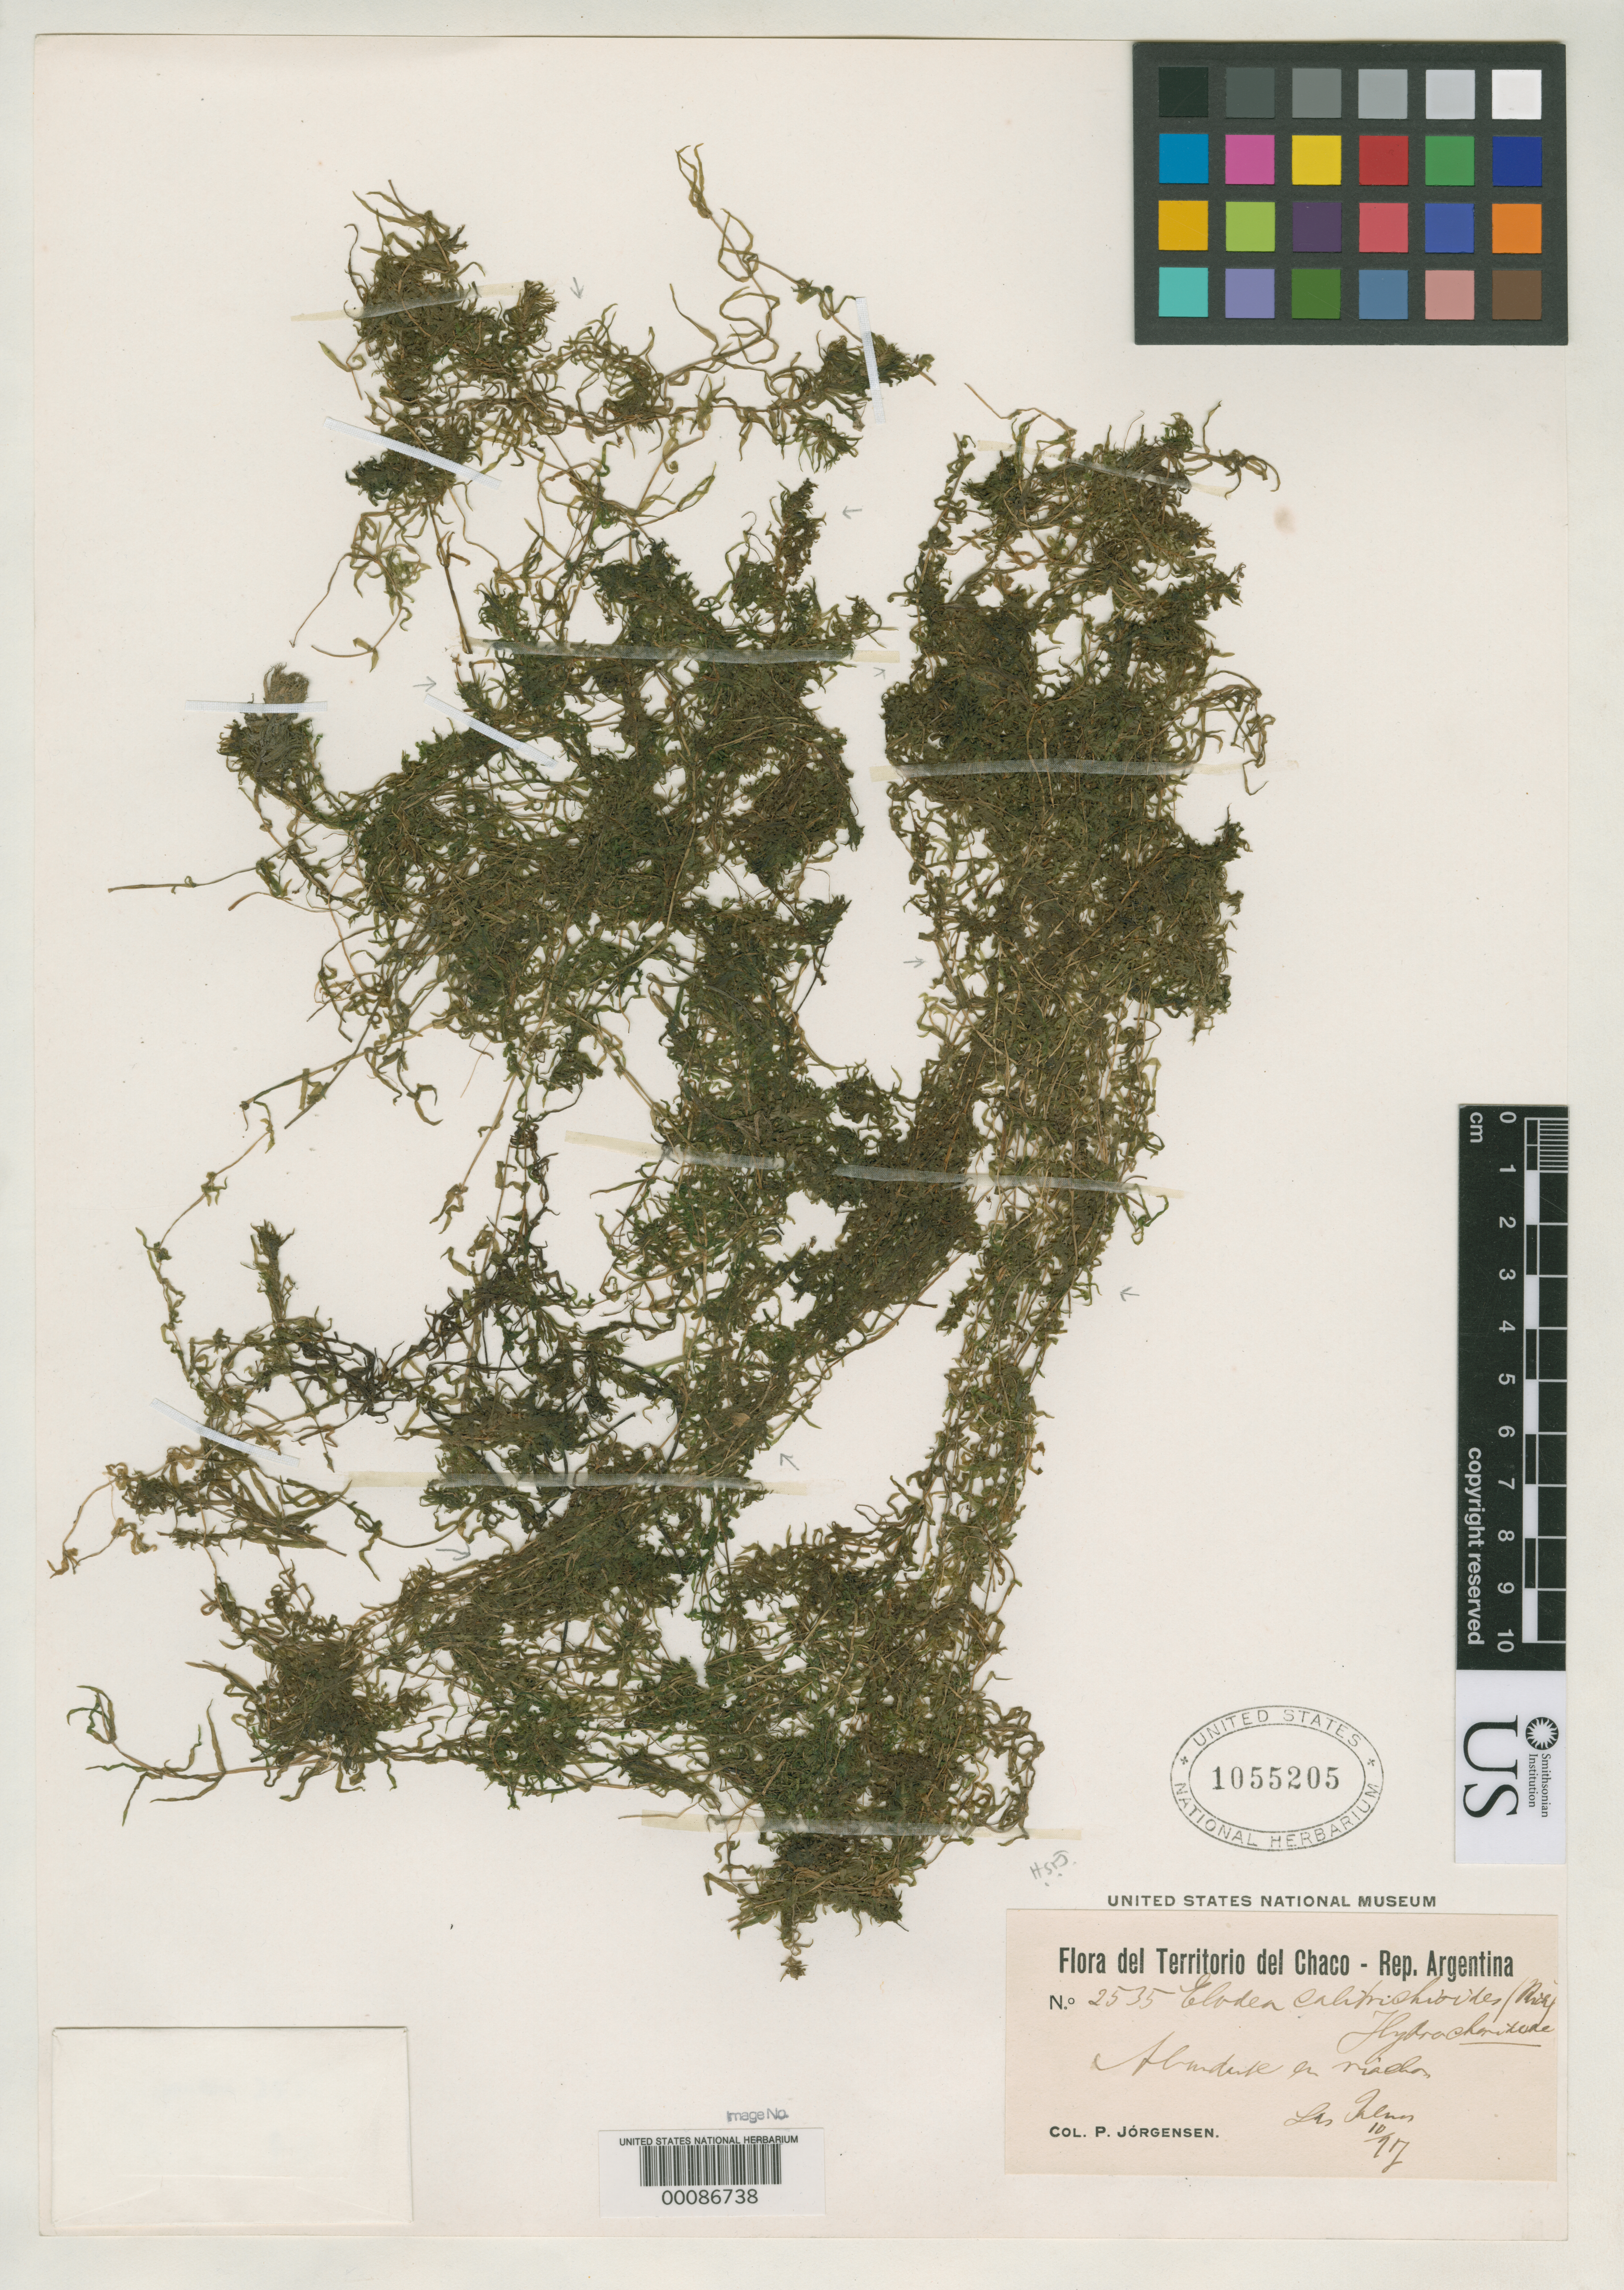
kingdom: Plantae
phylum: Tracheophyta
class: Liliopsida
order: Alismatales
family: Hydrocharitaceae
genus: Elodea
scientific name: Elodea richardii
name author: H. St. John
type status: Holotype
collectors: P. Jorgensen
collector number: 2555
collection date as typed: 07 Oct 1917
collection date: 1917-10-07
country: Argentina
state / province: Chaco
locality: Las Palmas.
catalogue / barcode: US 1055205